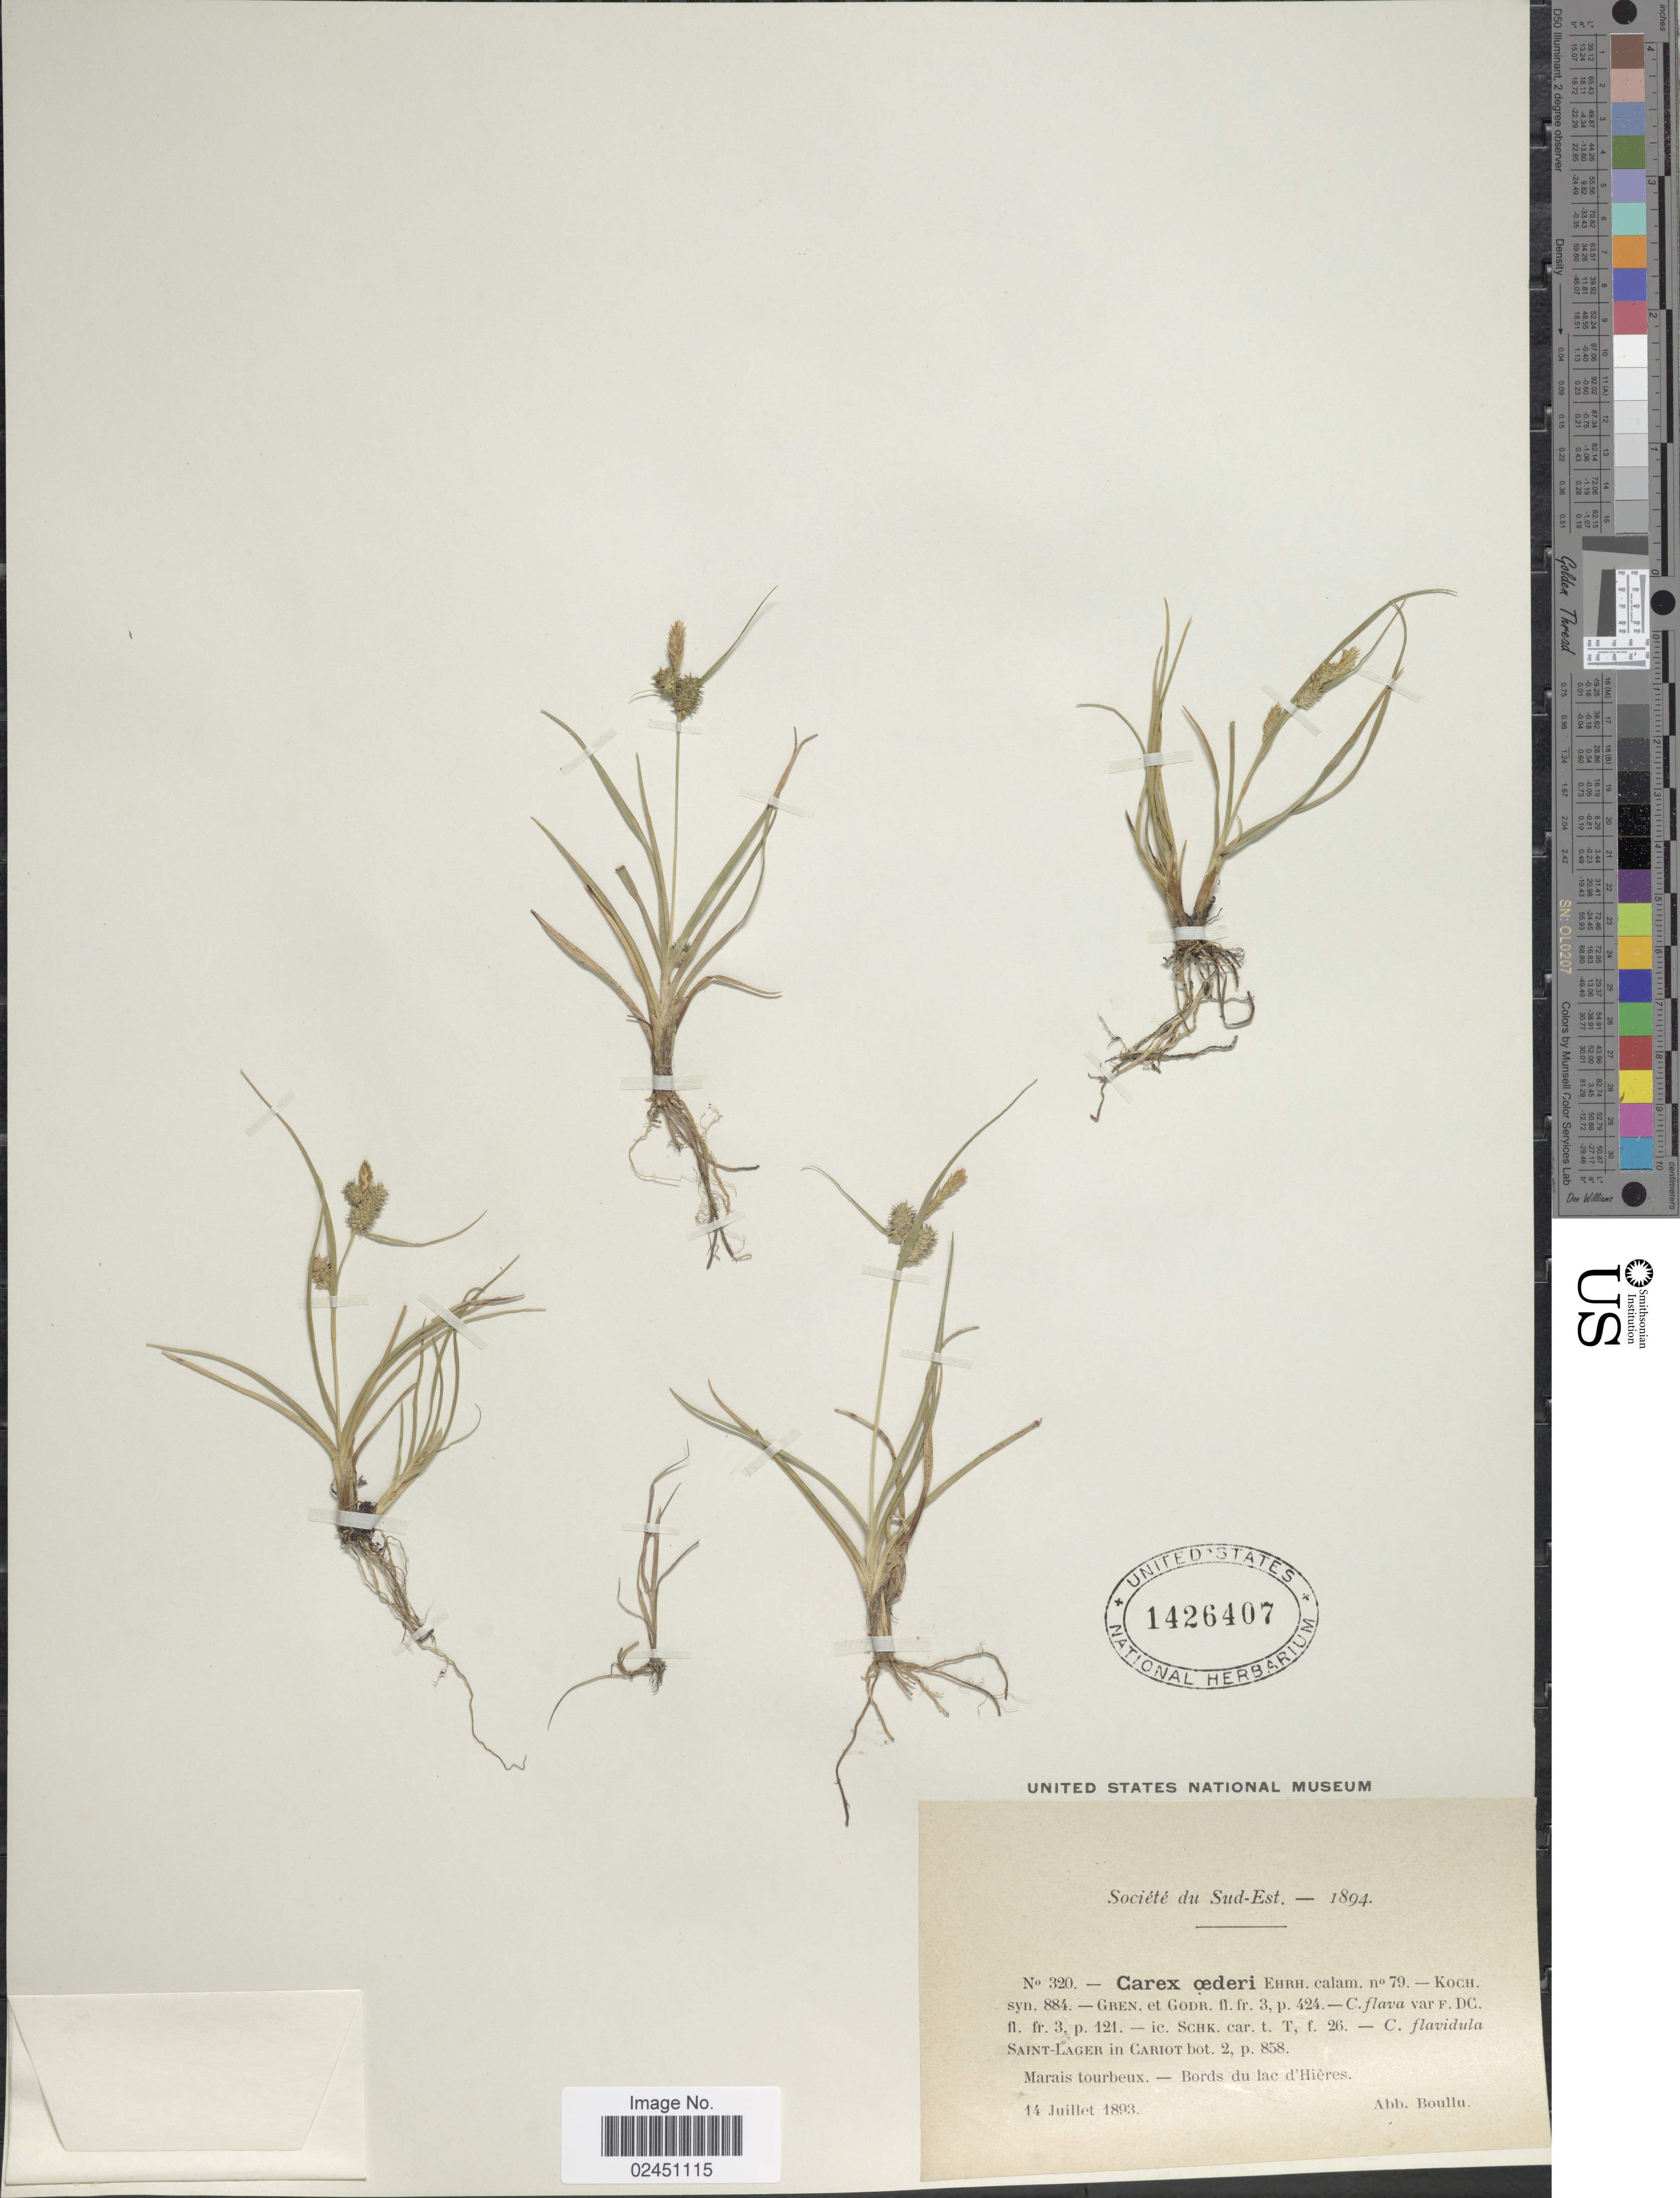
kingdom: Plantae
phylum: Tracheophyta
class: Liliopsida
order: Poales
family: Cyperaceae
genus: Carex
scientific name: Carex oederi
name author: Retz.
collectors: A. Boullu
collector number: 320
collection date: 1893-07-14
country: France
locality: Sud-Est [unsure placement] Marais tourbeux - Bords du lac d'Hieres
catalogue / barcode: US 1426407